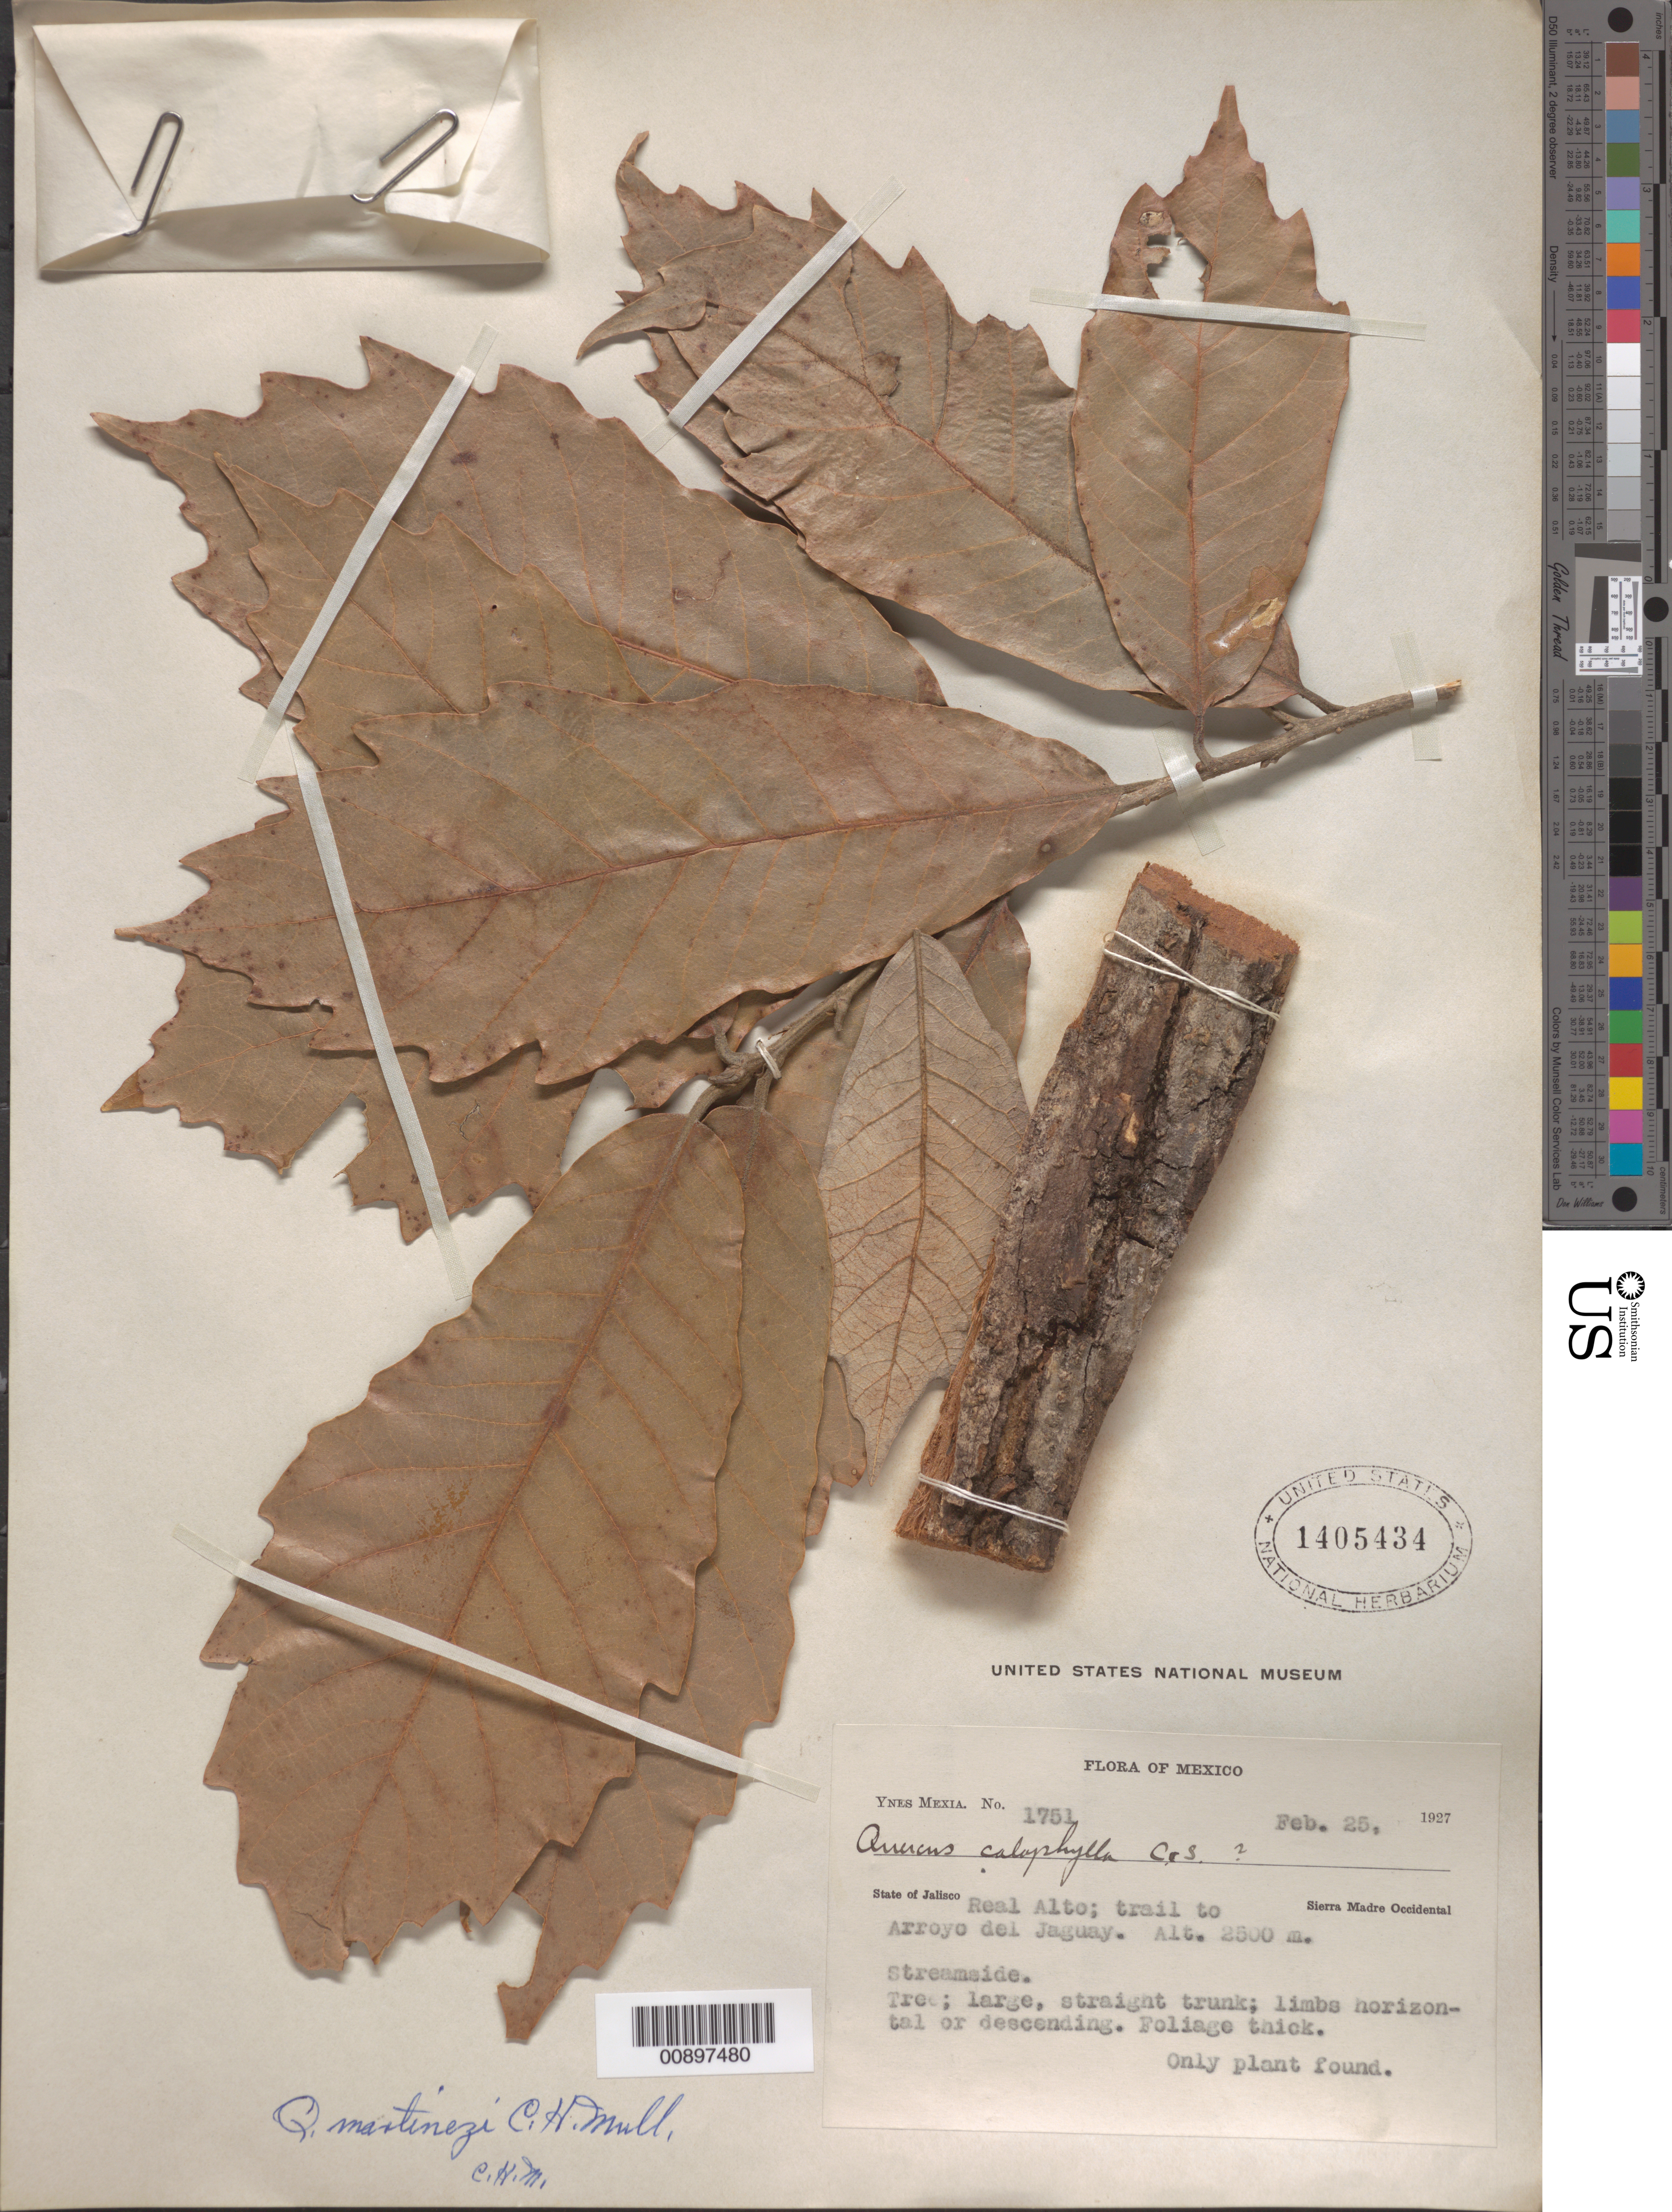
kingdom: Plantae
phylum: Tracheophyta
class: Magnoliopsida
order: Fagales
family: Fagaceae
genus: Quercus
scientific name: Quercus martinezii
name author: C.H. Mull.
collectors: Y. Mexia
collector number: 1751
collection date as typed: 25 Feb 1927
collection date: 1927-02-25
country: Mexico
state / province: Jalisco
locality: Jalisco: Real Alto; trail to Arroyo del Jaguay. Sierra Madre Occidental.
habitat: Streamside.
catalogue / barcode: US 1405434